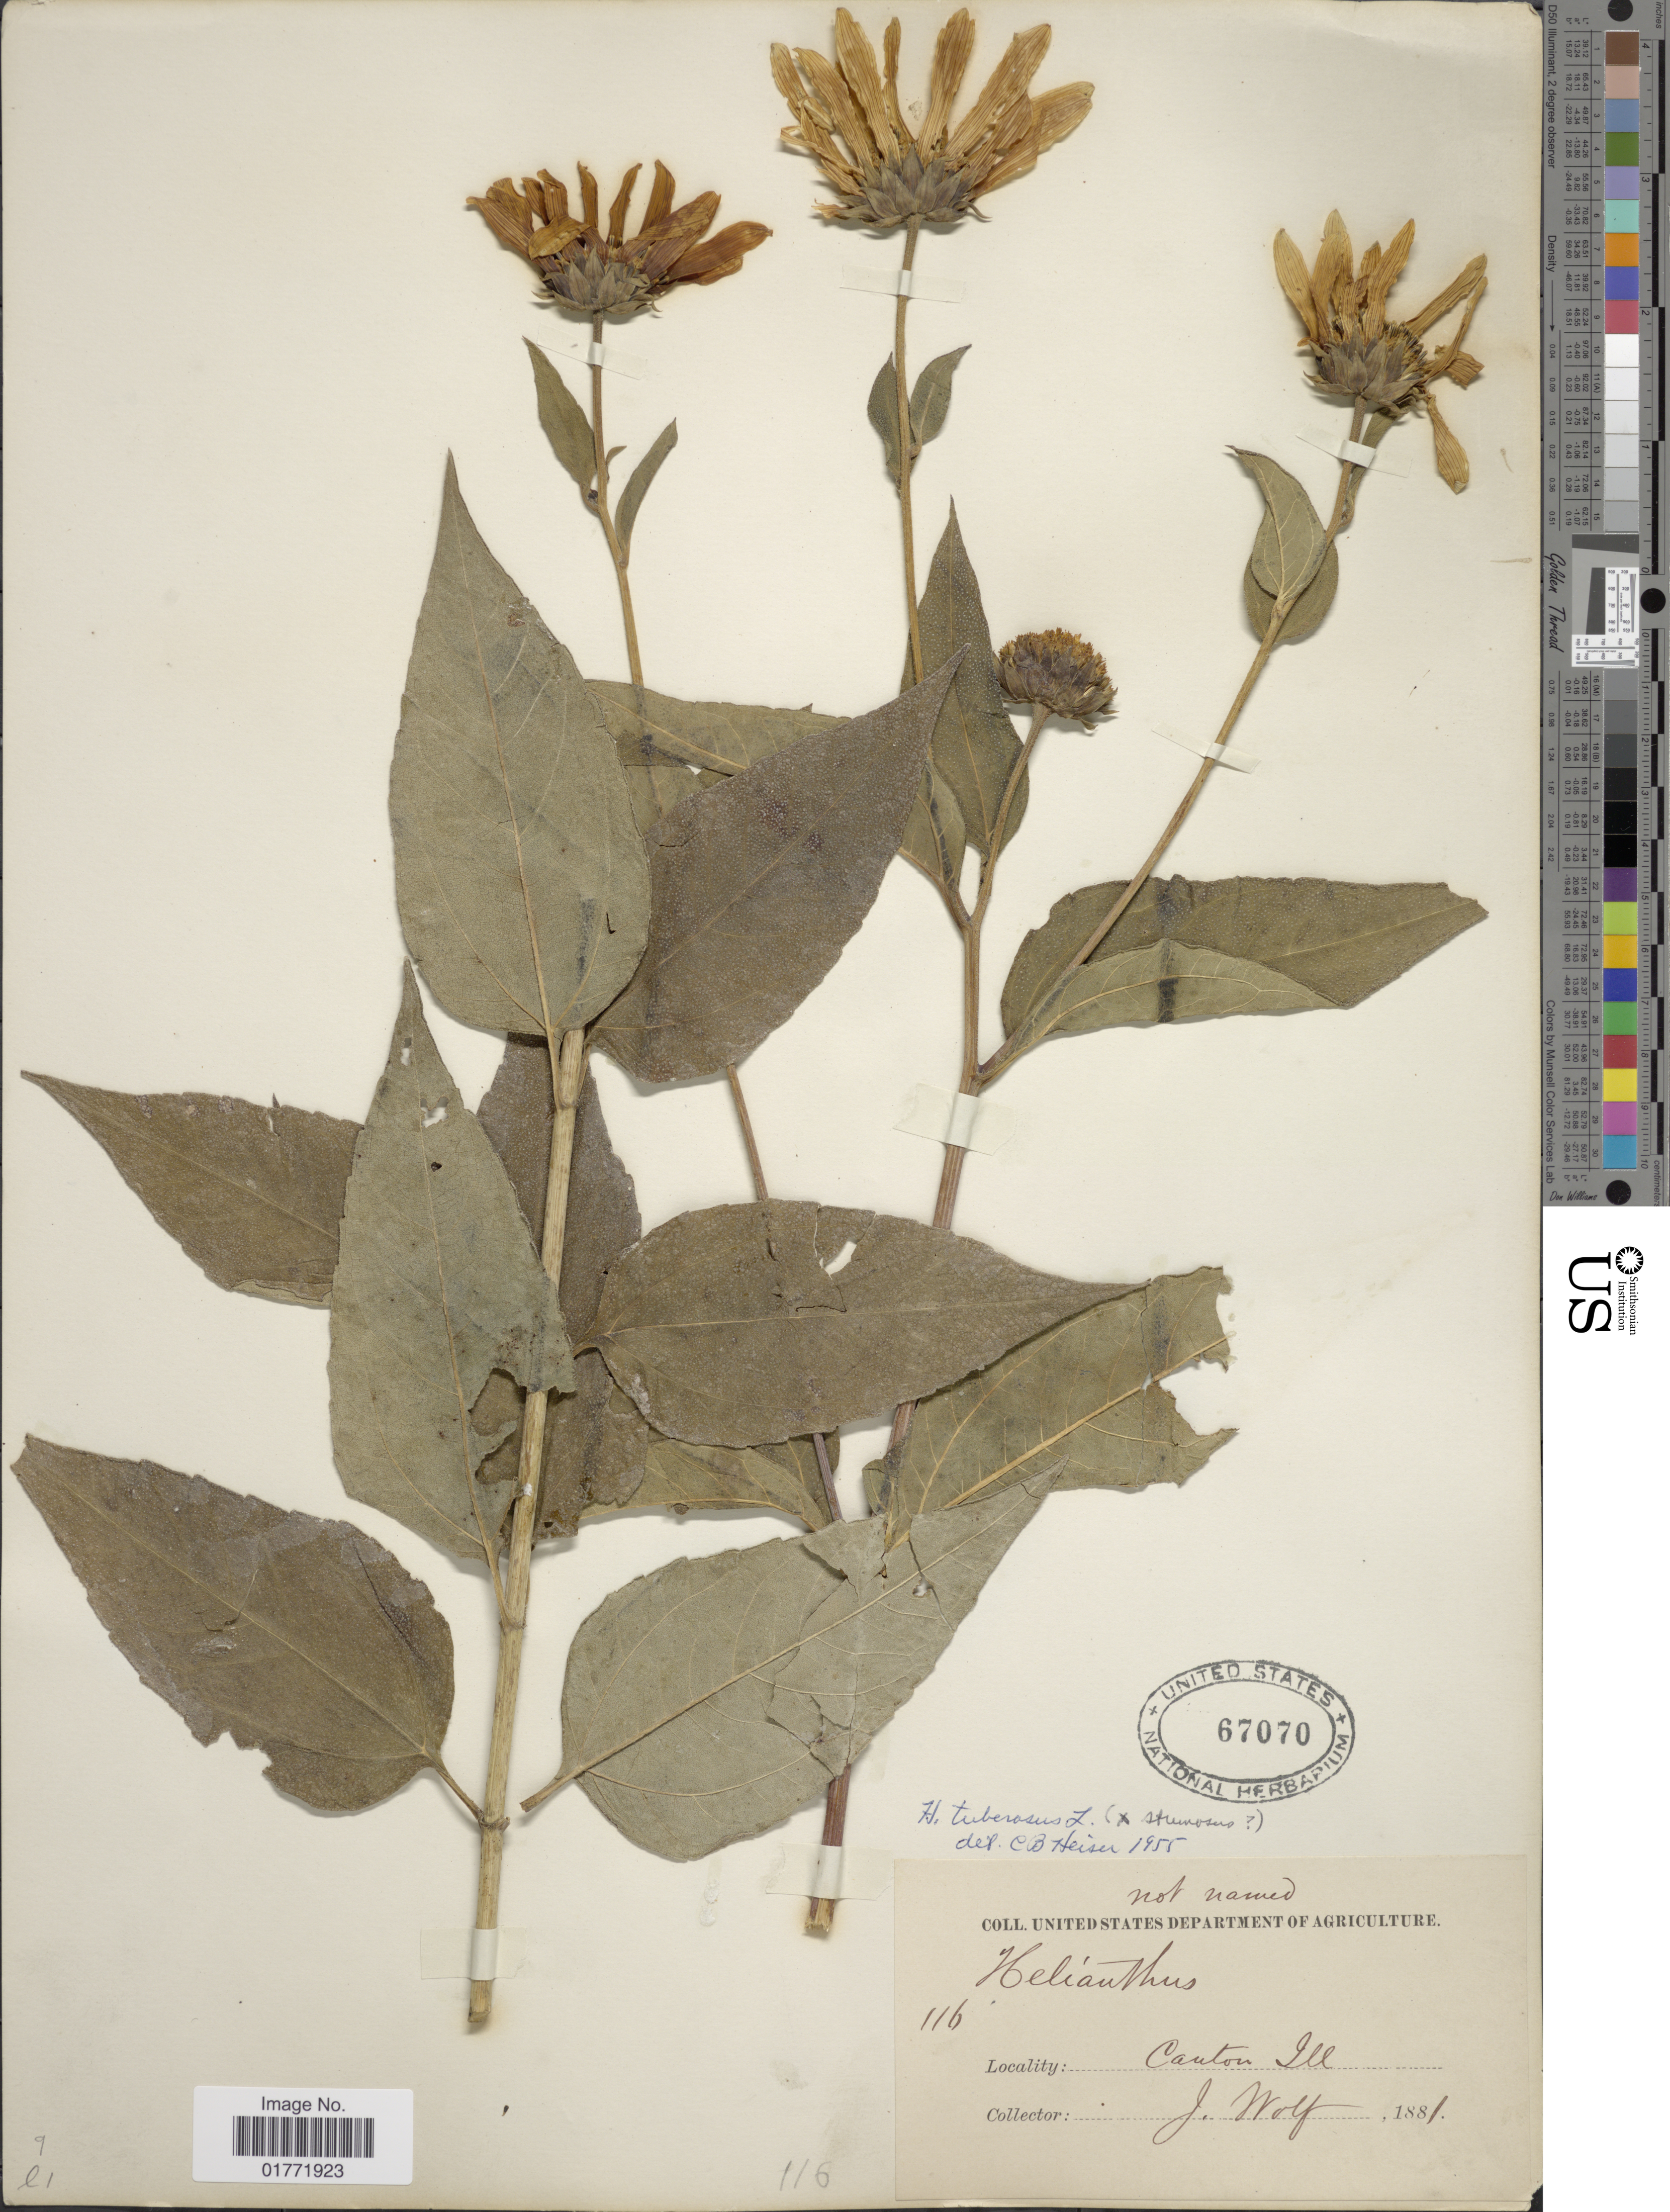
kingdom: Plantae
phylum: Tracheophyta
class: Magnoliopsida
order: Asterales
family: Asteraceae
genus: Helianthus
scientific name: Helianthus tuberosus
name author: L.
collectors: J. Wolf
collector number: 116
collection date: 1881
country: United States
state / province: Illinois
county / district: Fulton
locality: Canton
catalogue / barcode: US 67070